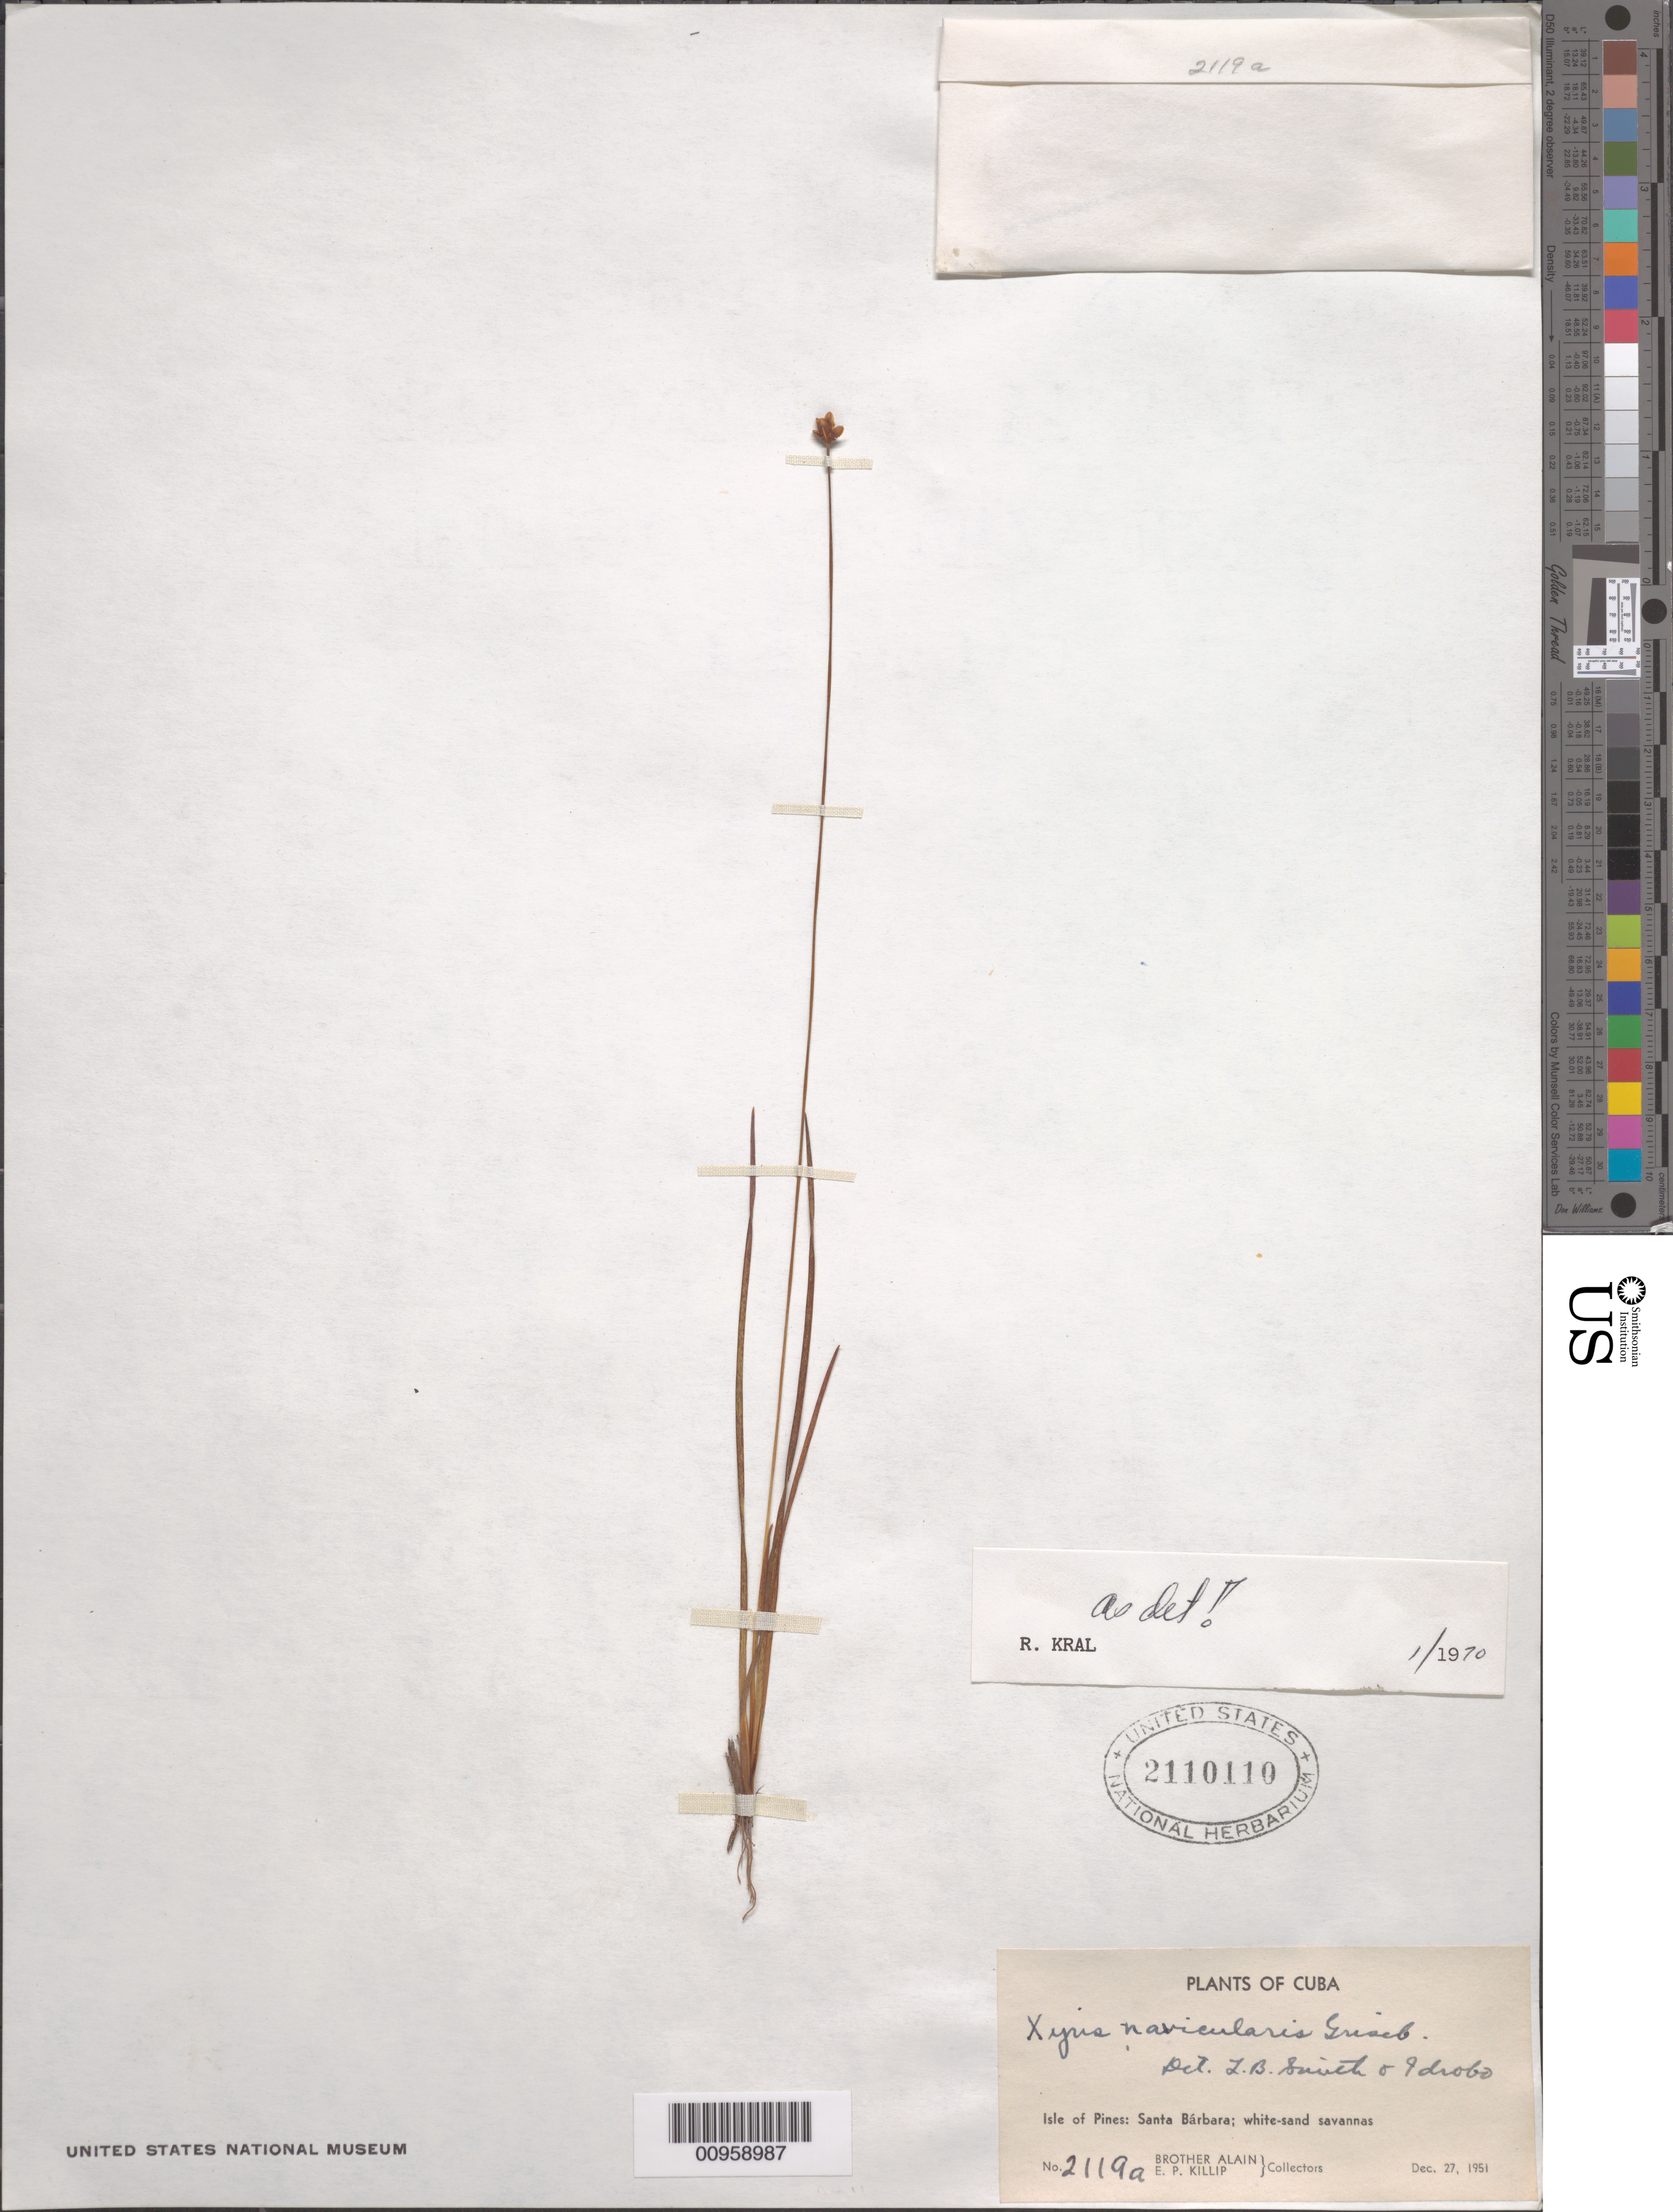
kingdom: Plantae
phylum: Tracheophyta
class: Liliopsida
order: Poales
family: Xyridaceae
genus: Xyris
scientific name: Xyris navicularis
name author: Griseb.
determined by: Kral, Robert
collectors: A. H. Liogier & E. P. Killip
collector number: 2119A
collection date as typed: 27 Dec 1951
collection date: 1951-12-27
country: Cuba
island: Isla de la Juventud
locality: Isle of Pines, Santa Bárbara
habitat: White-sand savannes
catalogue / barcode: US 2110110